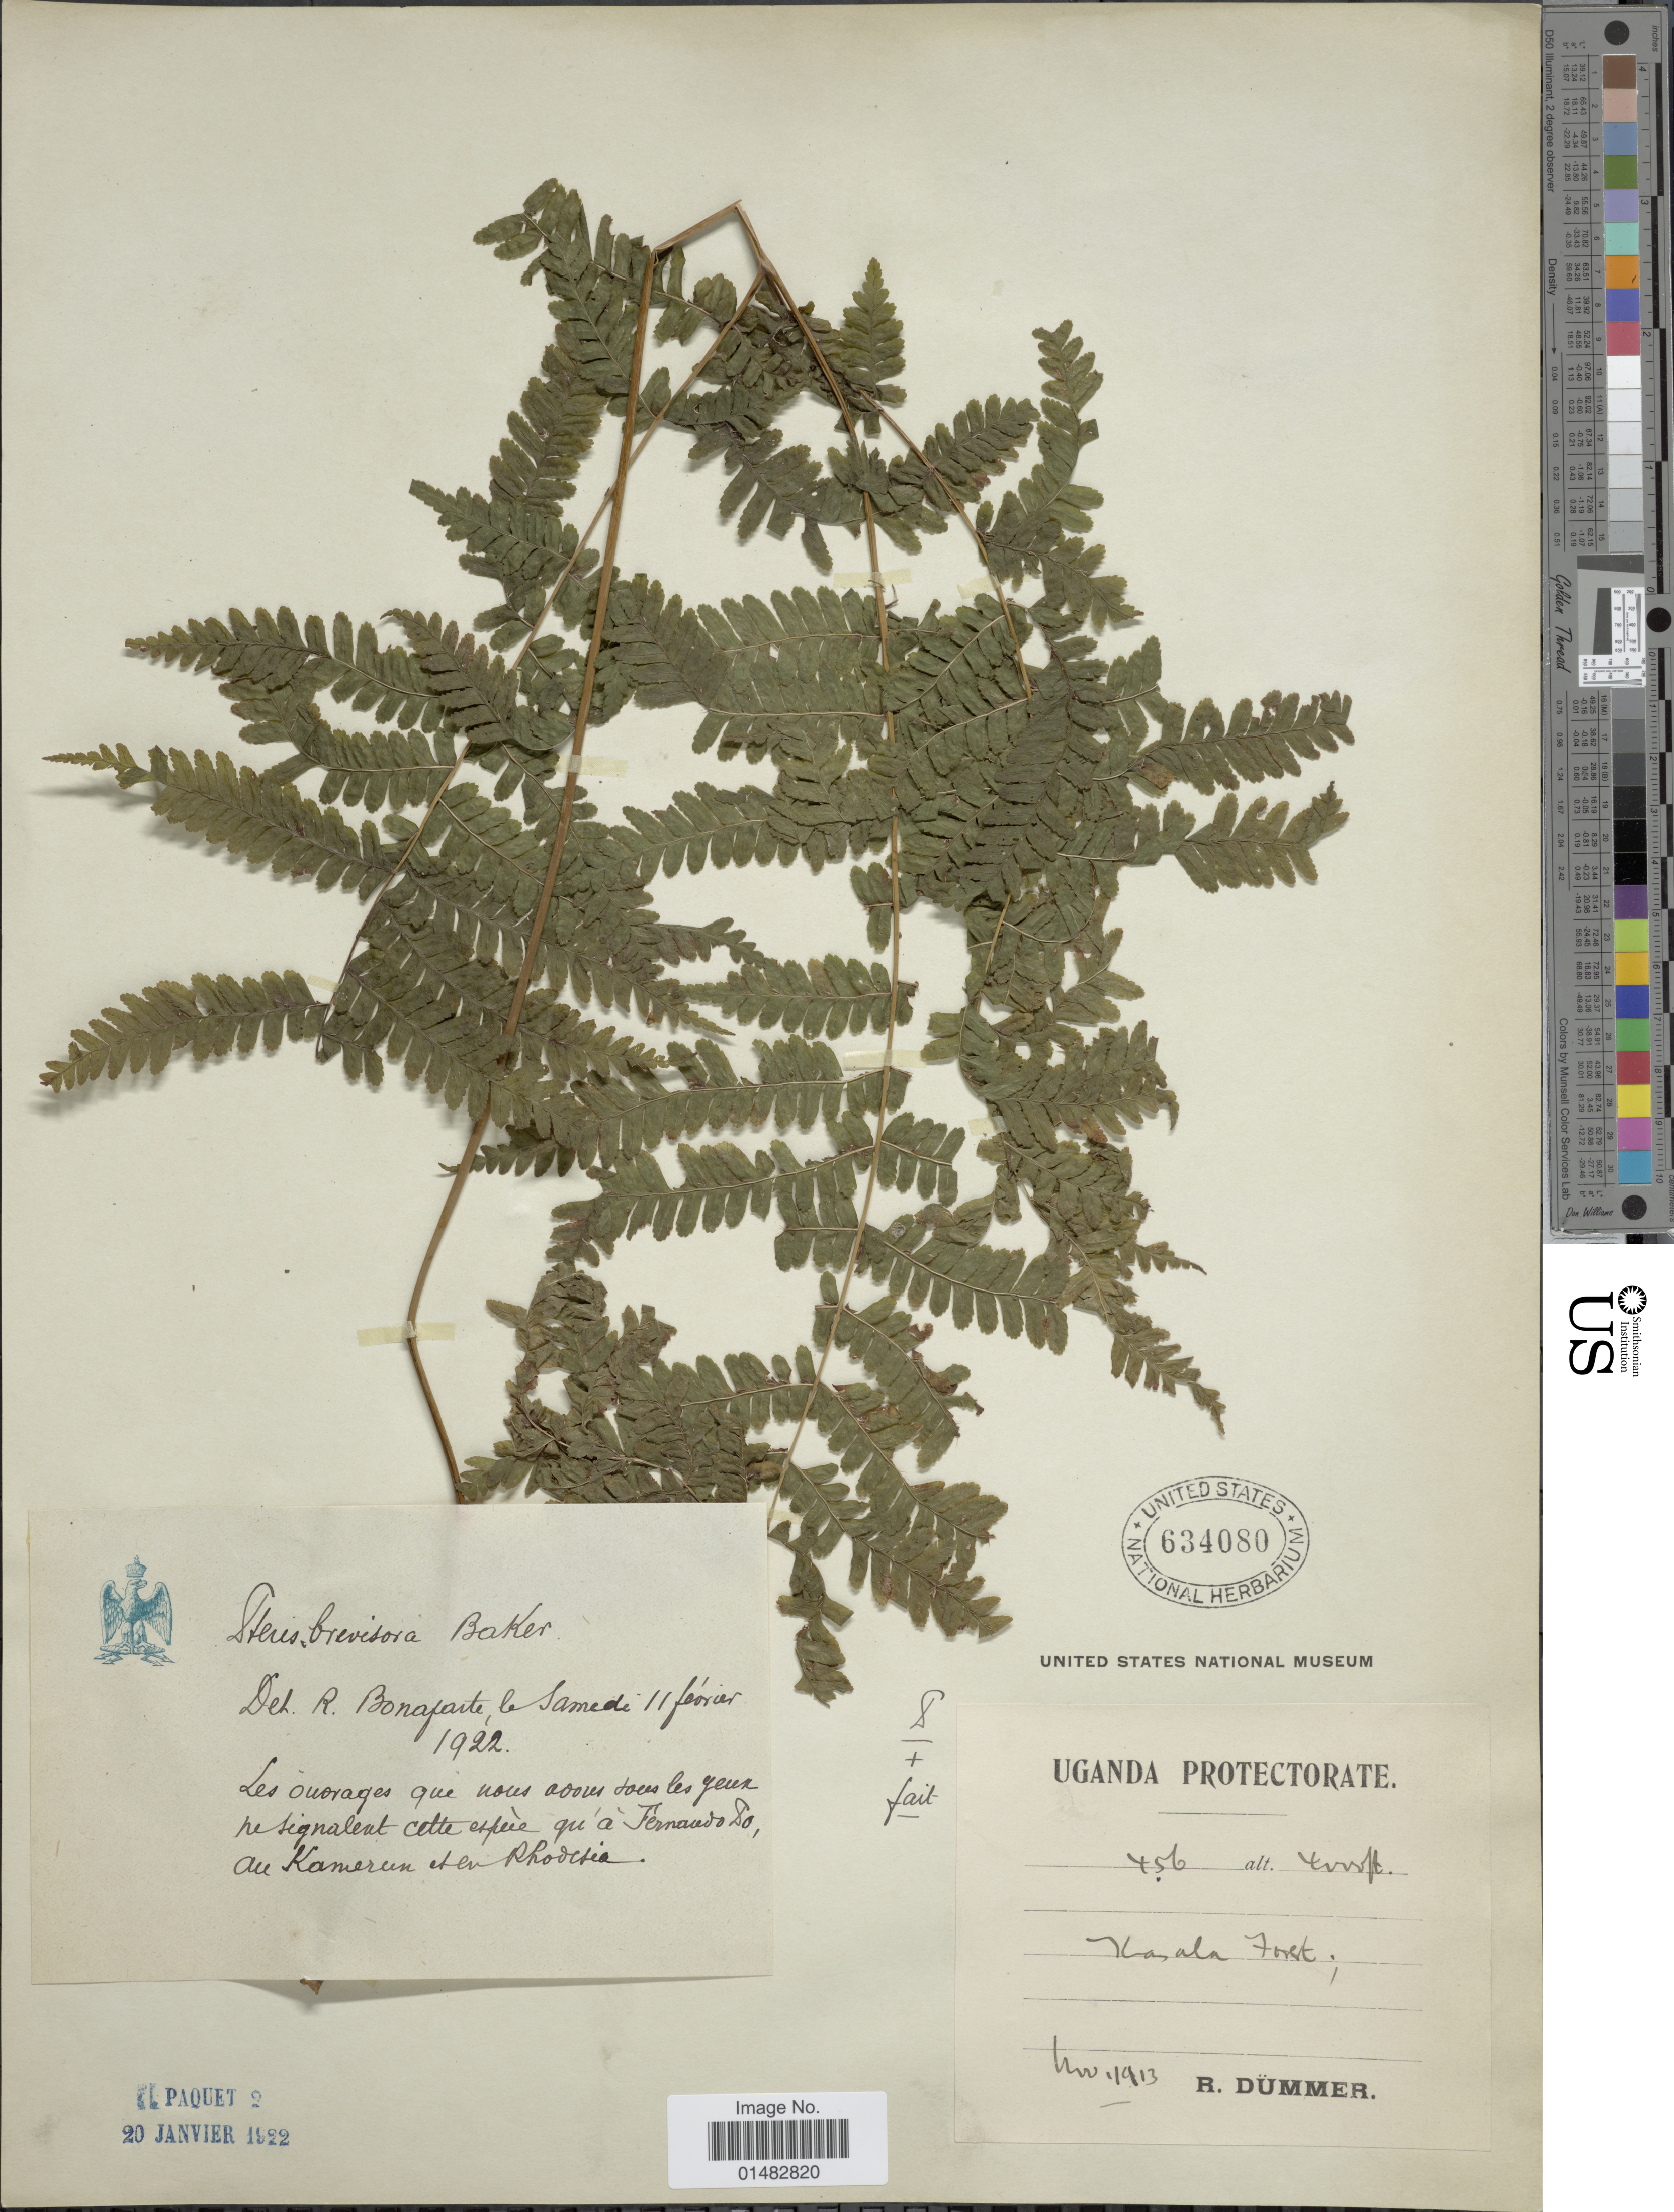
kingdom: Plantae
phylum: Tracheophyta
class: Polypodiopsida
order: Polypodiales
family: Pteridaceae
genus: Pteris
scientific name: Pteris pteridioides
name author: (Hook.) Ballard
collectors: R. A. Dümmer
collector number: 456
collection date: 1913-11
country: Uganda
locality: Protectorate, Kasala forest.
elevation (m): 1219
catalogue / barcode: US 634080